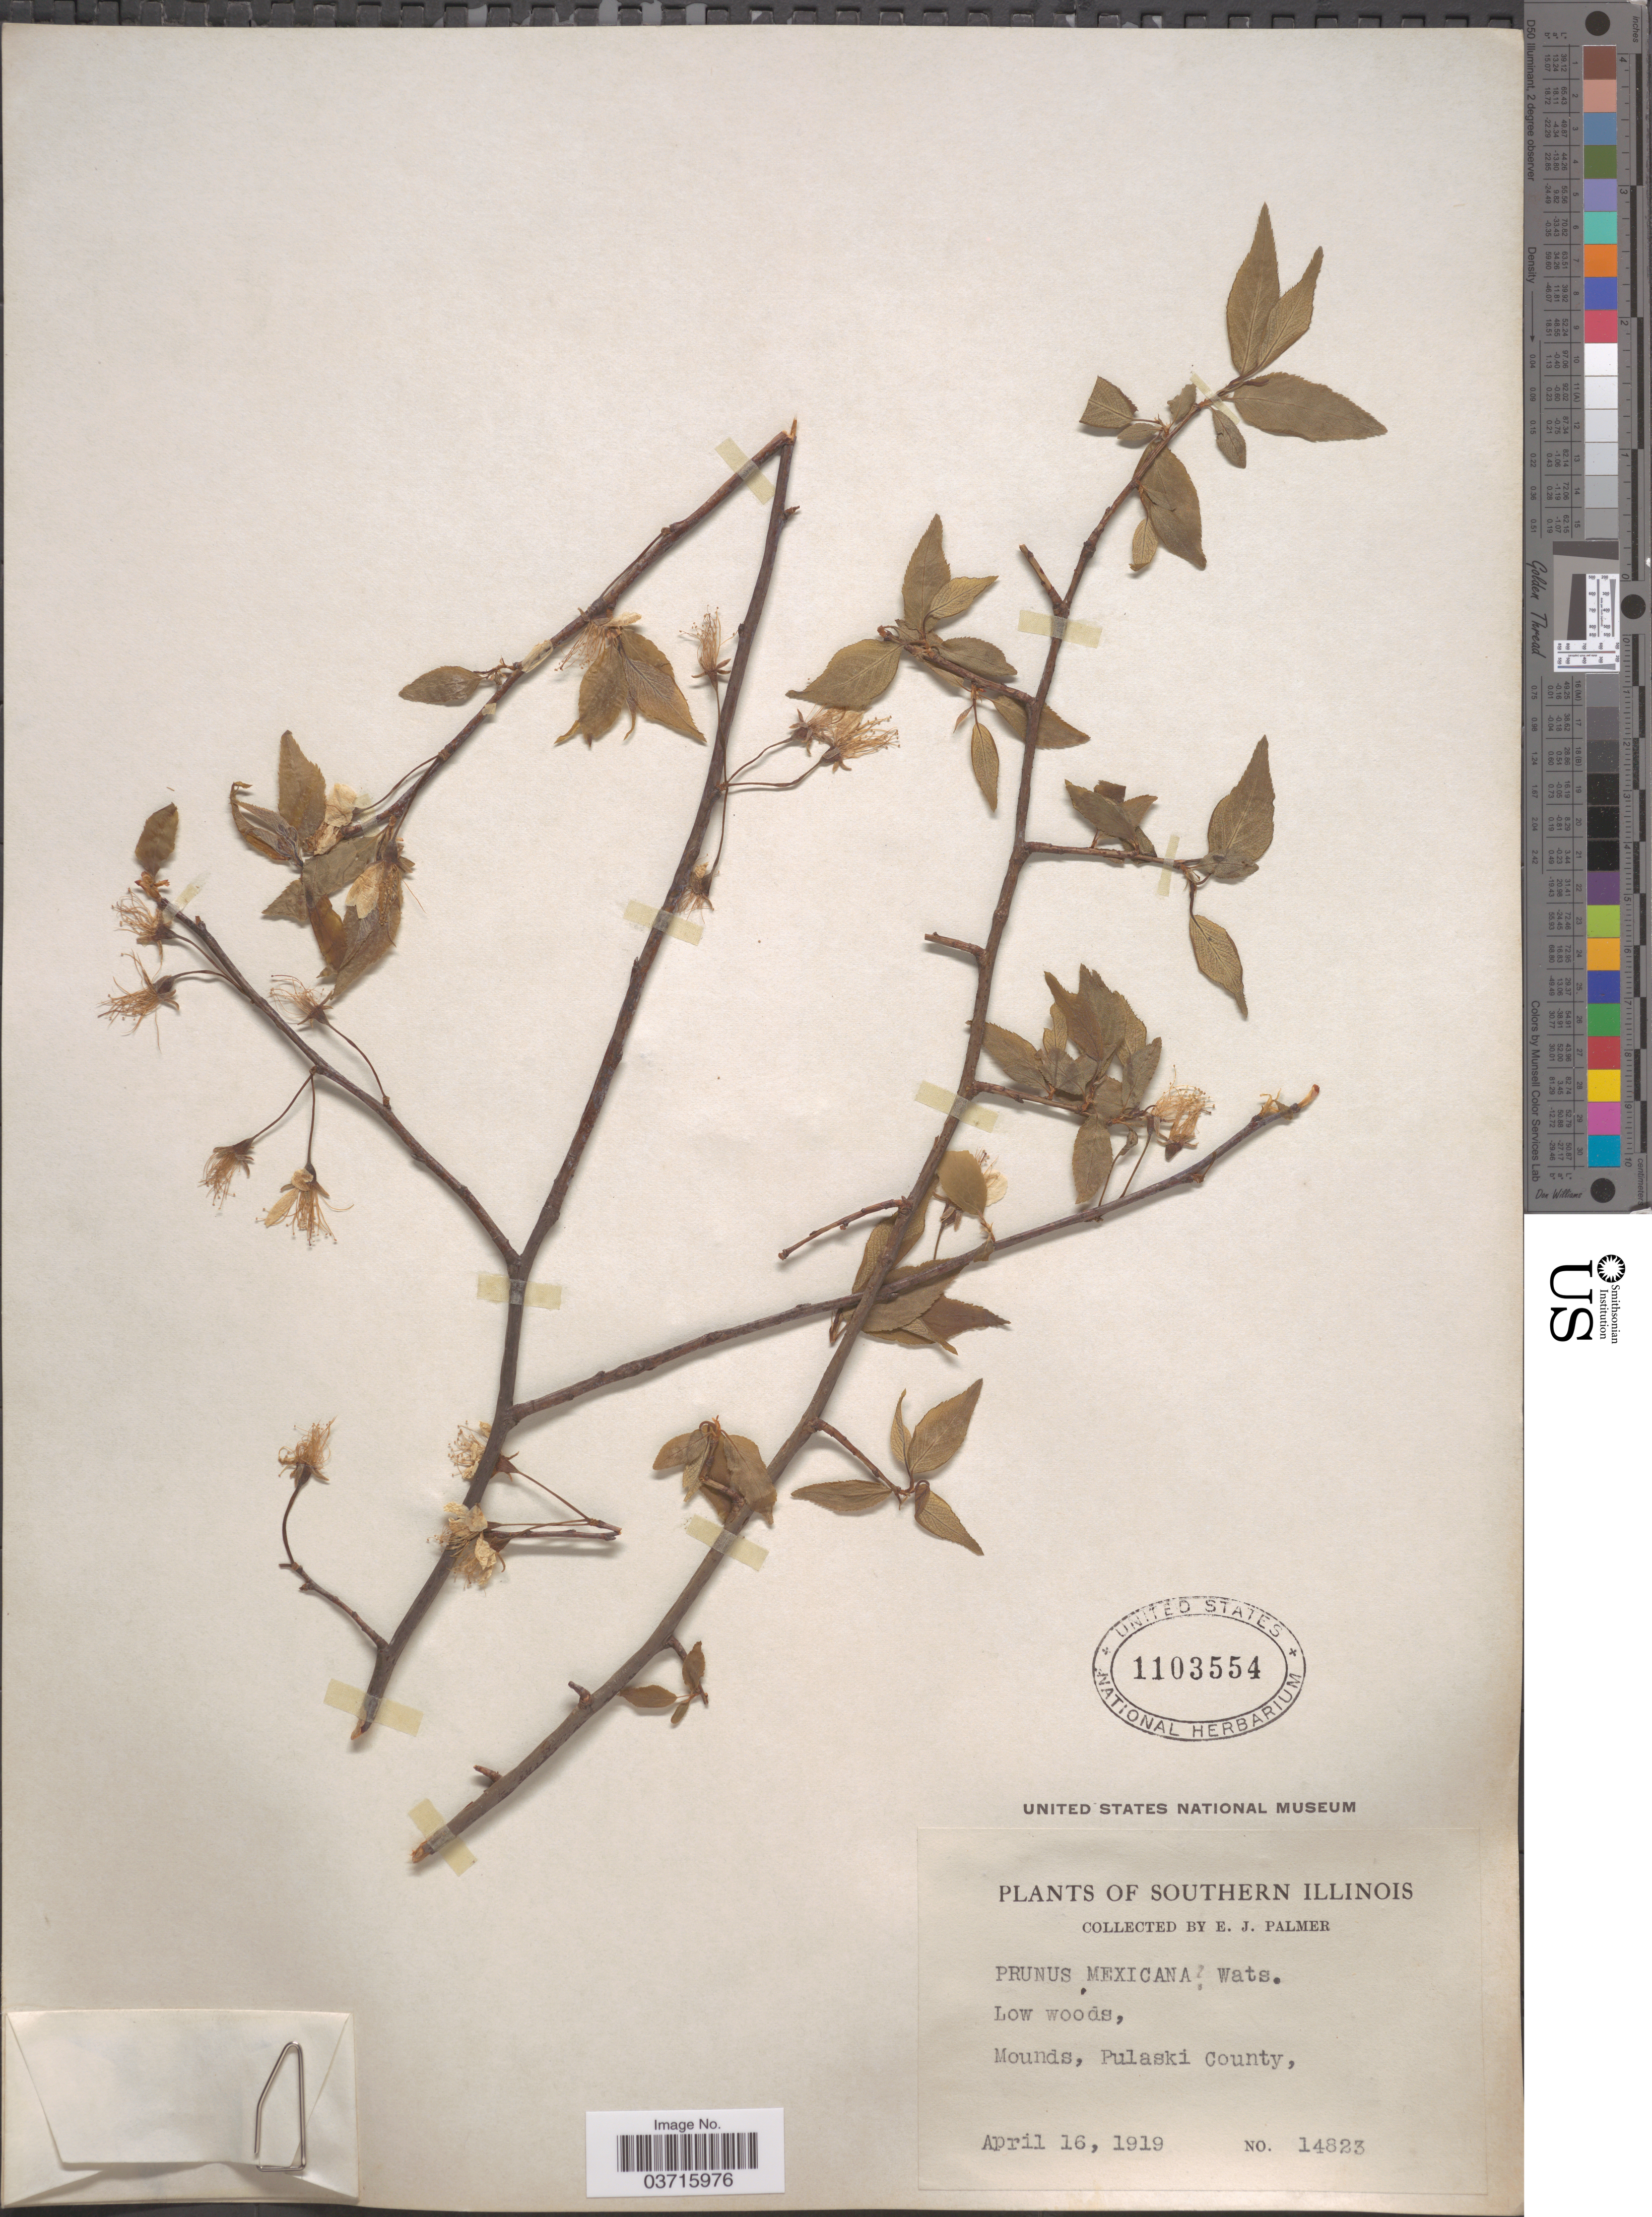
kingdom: Plantae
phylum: Tracheophyta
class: Magnoliopsida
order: Rosales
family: Rosaceae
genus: Prunus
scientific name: Prunus mexicana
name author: S. Watson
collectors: E. J. Palmer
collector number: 14823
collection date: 1919-04-16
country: United States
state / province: Illinois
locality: Southern Illinois. Low woods, Mounds, Pulaski County.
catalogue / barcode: US 1103554